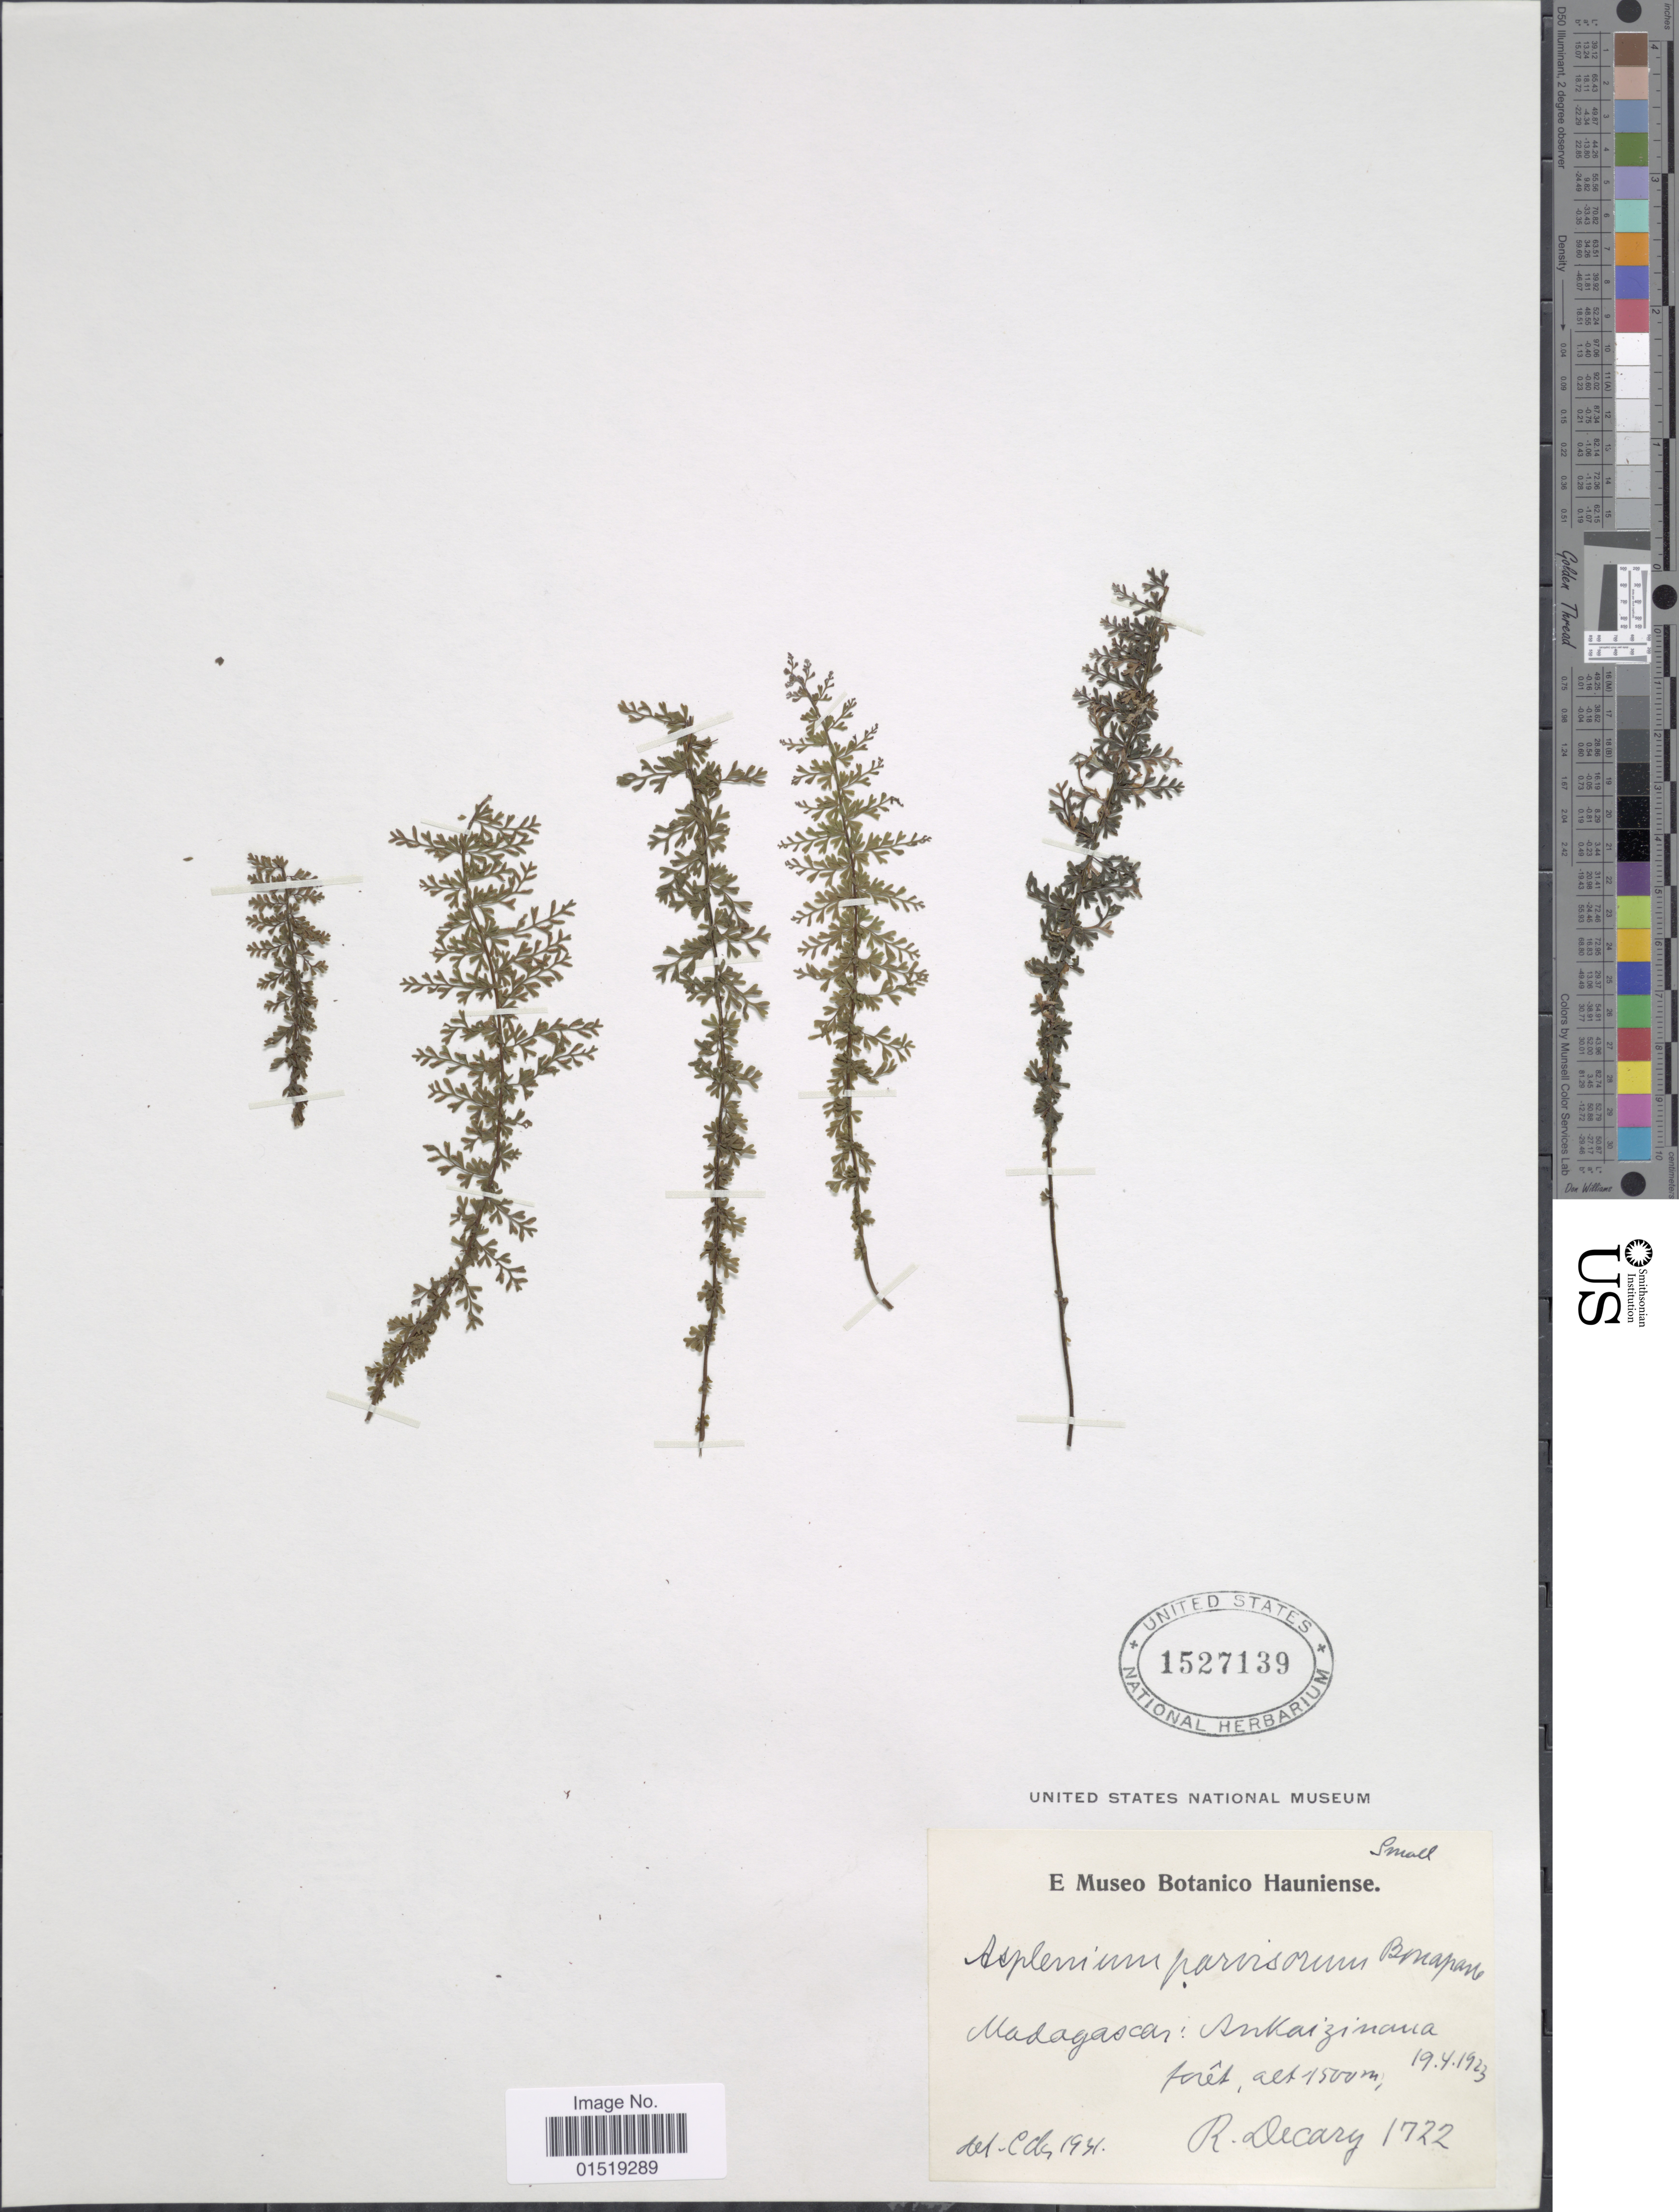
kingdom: Plantae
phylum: Tracheophyta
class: Polypodiopsida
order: Polypodiales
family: Aspleniaceae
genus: Asplenium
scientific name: Asplenium parvisorum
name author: Bonap.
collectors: R. Decary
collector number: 1722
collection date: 1923-04-19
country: Madagascar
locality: Ankaizinana, forêt [forest]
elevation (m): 1500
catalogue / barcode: US 1527139